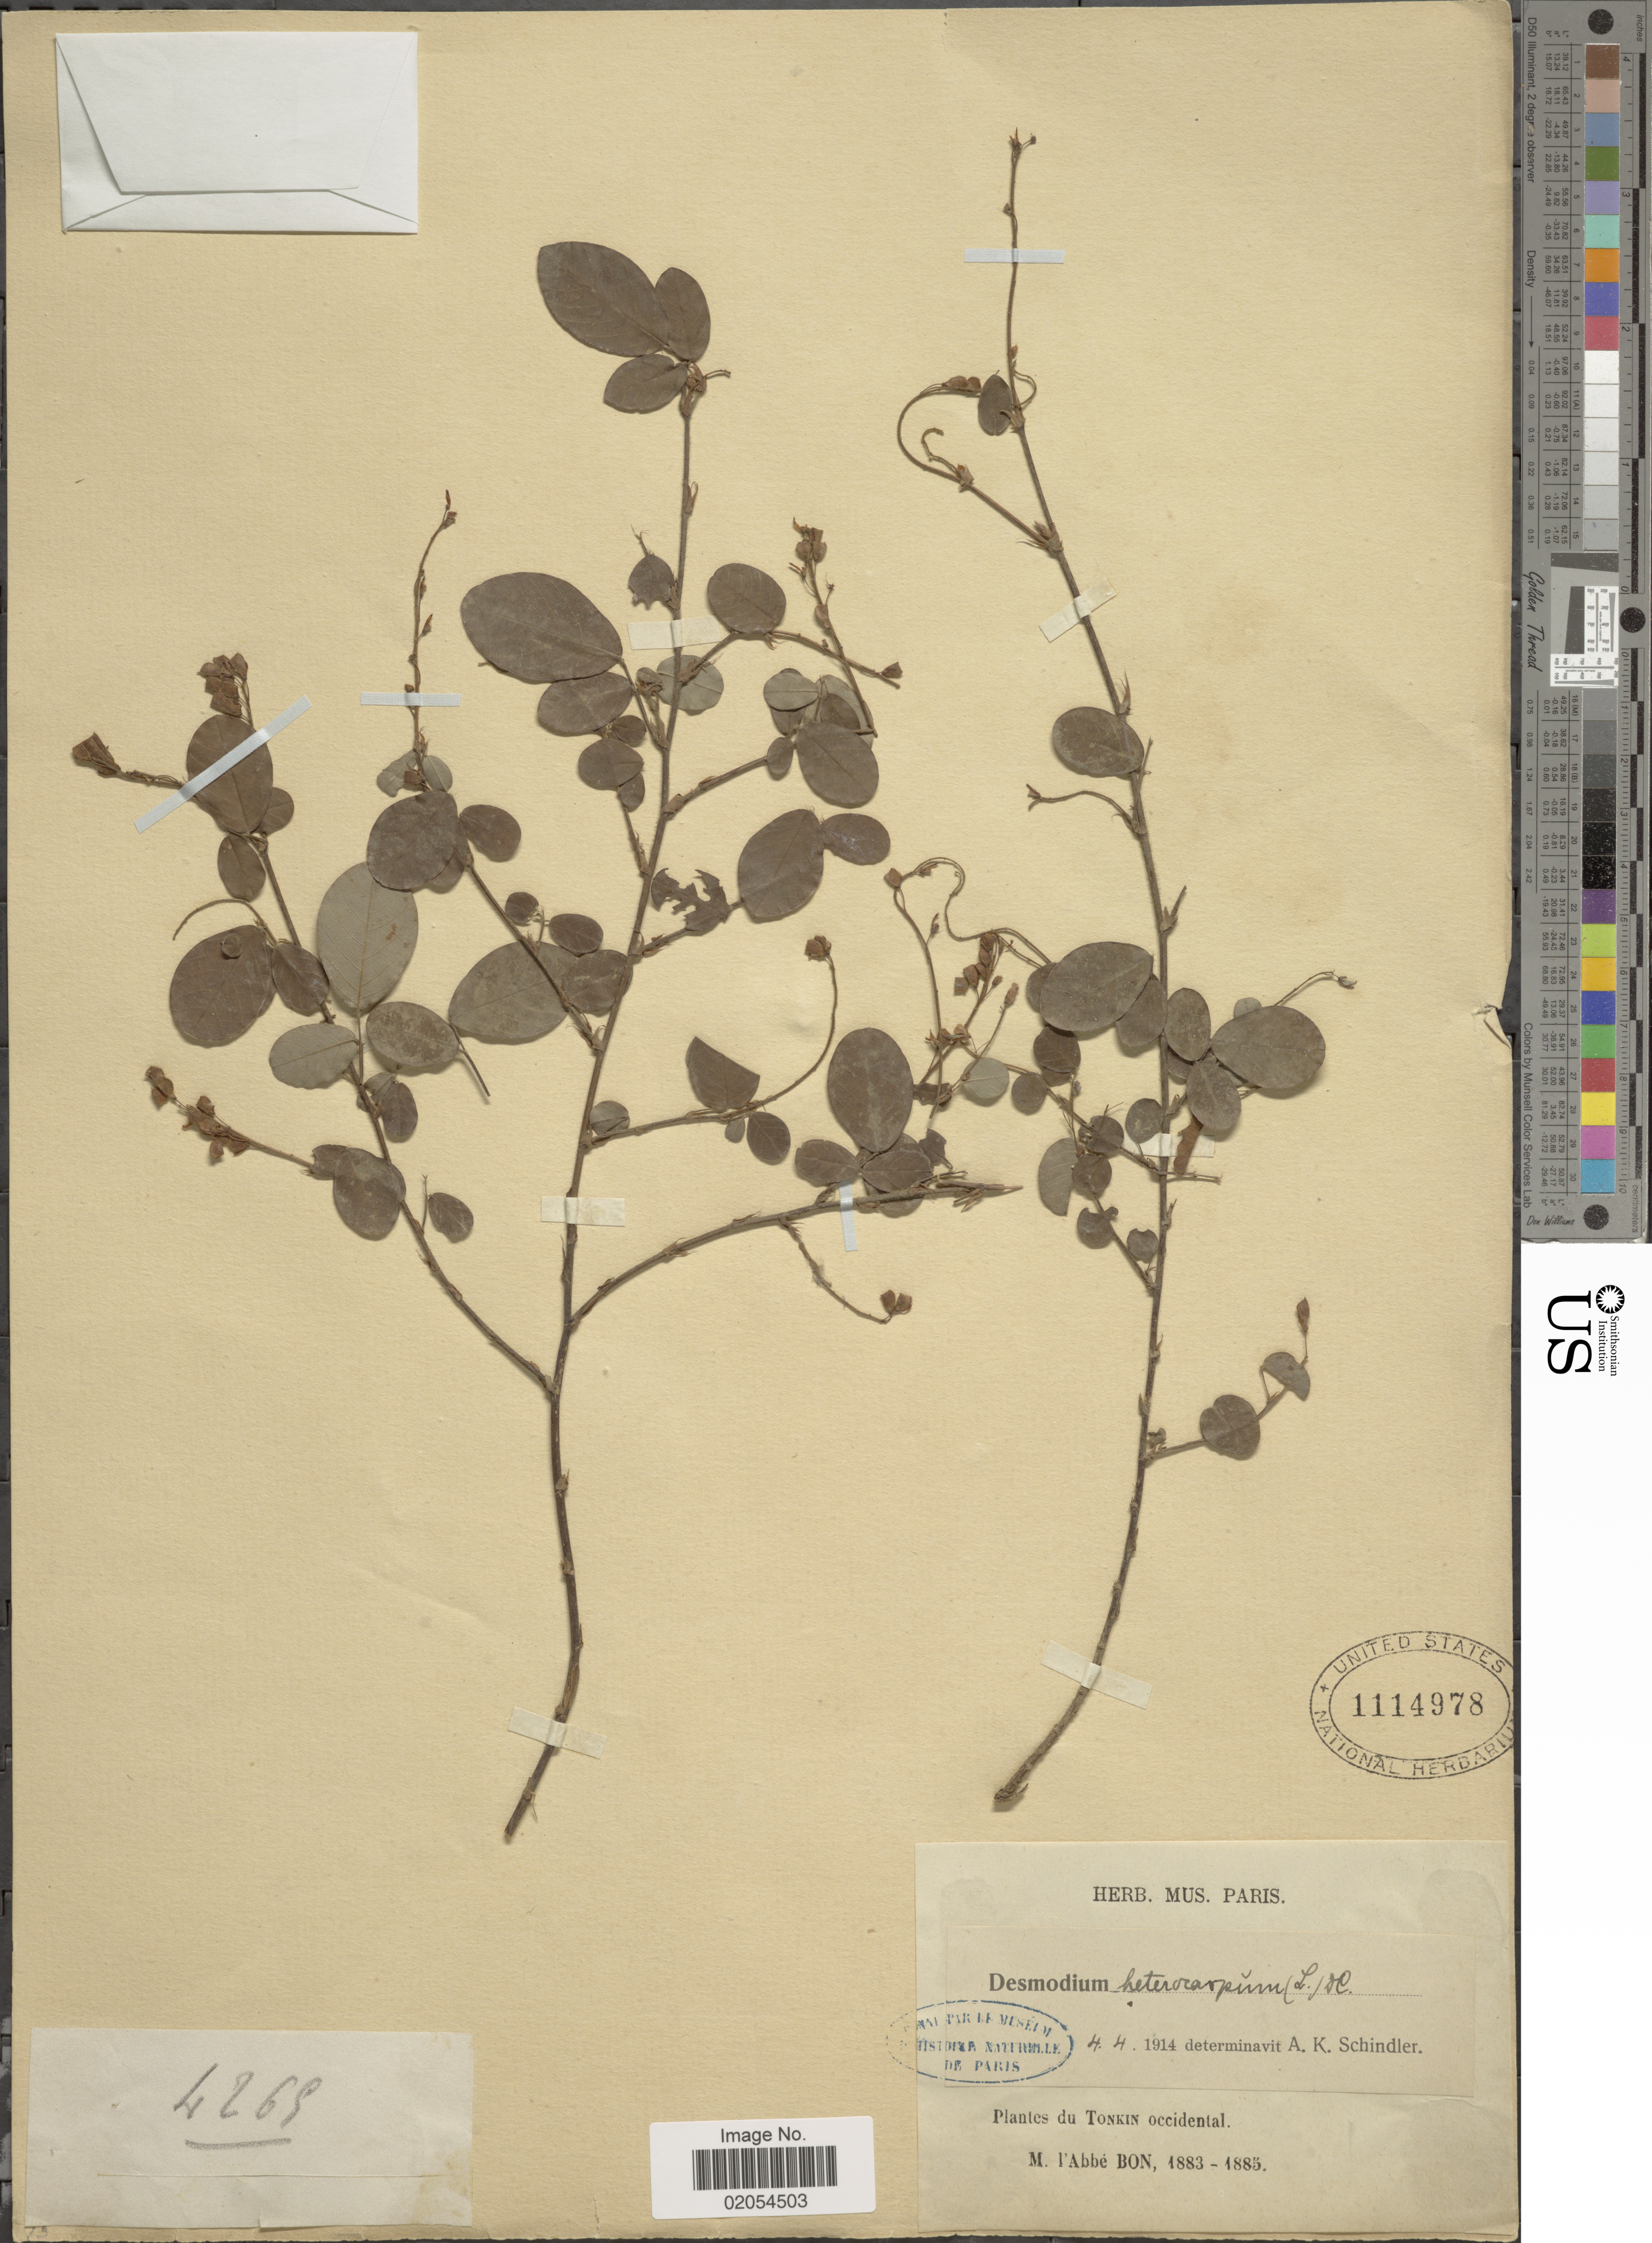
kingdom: Plantae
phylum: Tracheophyta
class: Magnoliopsida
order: Fabales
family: Fabaceae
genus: Grona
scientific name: Grona heterocarpos subsp. heterocarpos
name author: (L.) H. Ohashi & K. Ohashi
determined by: Strong, Mark T., (BOT), Smithsonian Institution - National Museum of Natural History (UNITED STATES)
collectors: H. F. Bon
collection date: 1883/1885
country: Vietnam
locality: Plantes du Tonkin occidental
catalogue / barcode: US 1114978